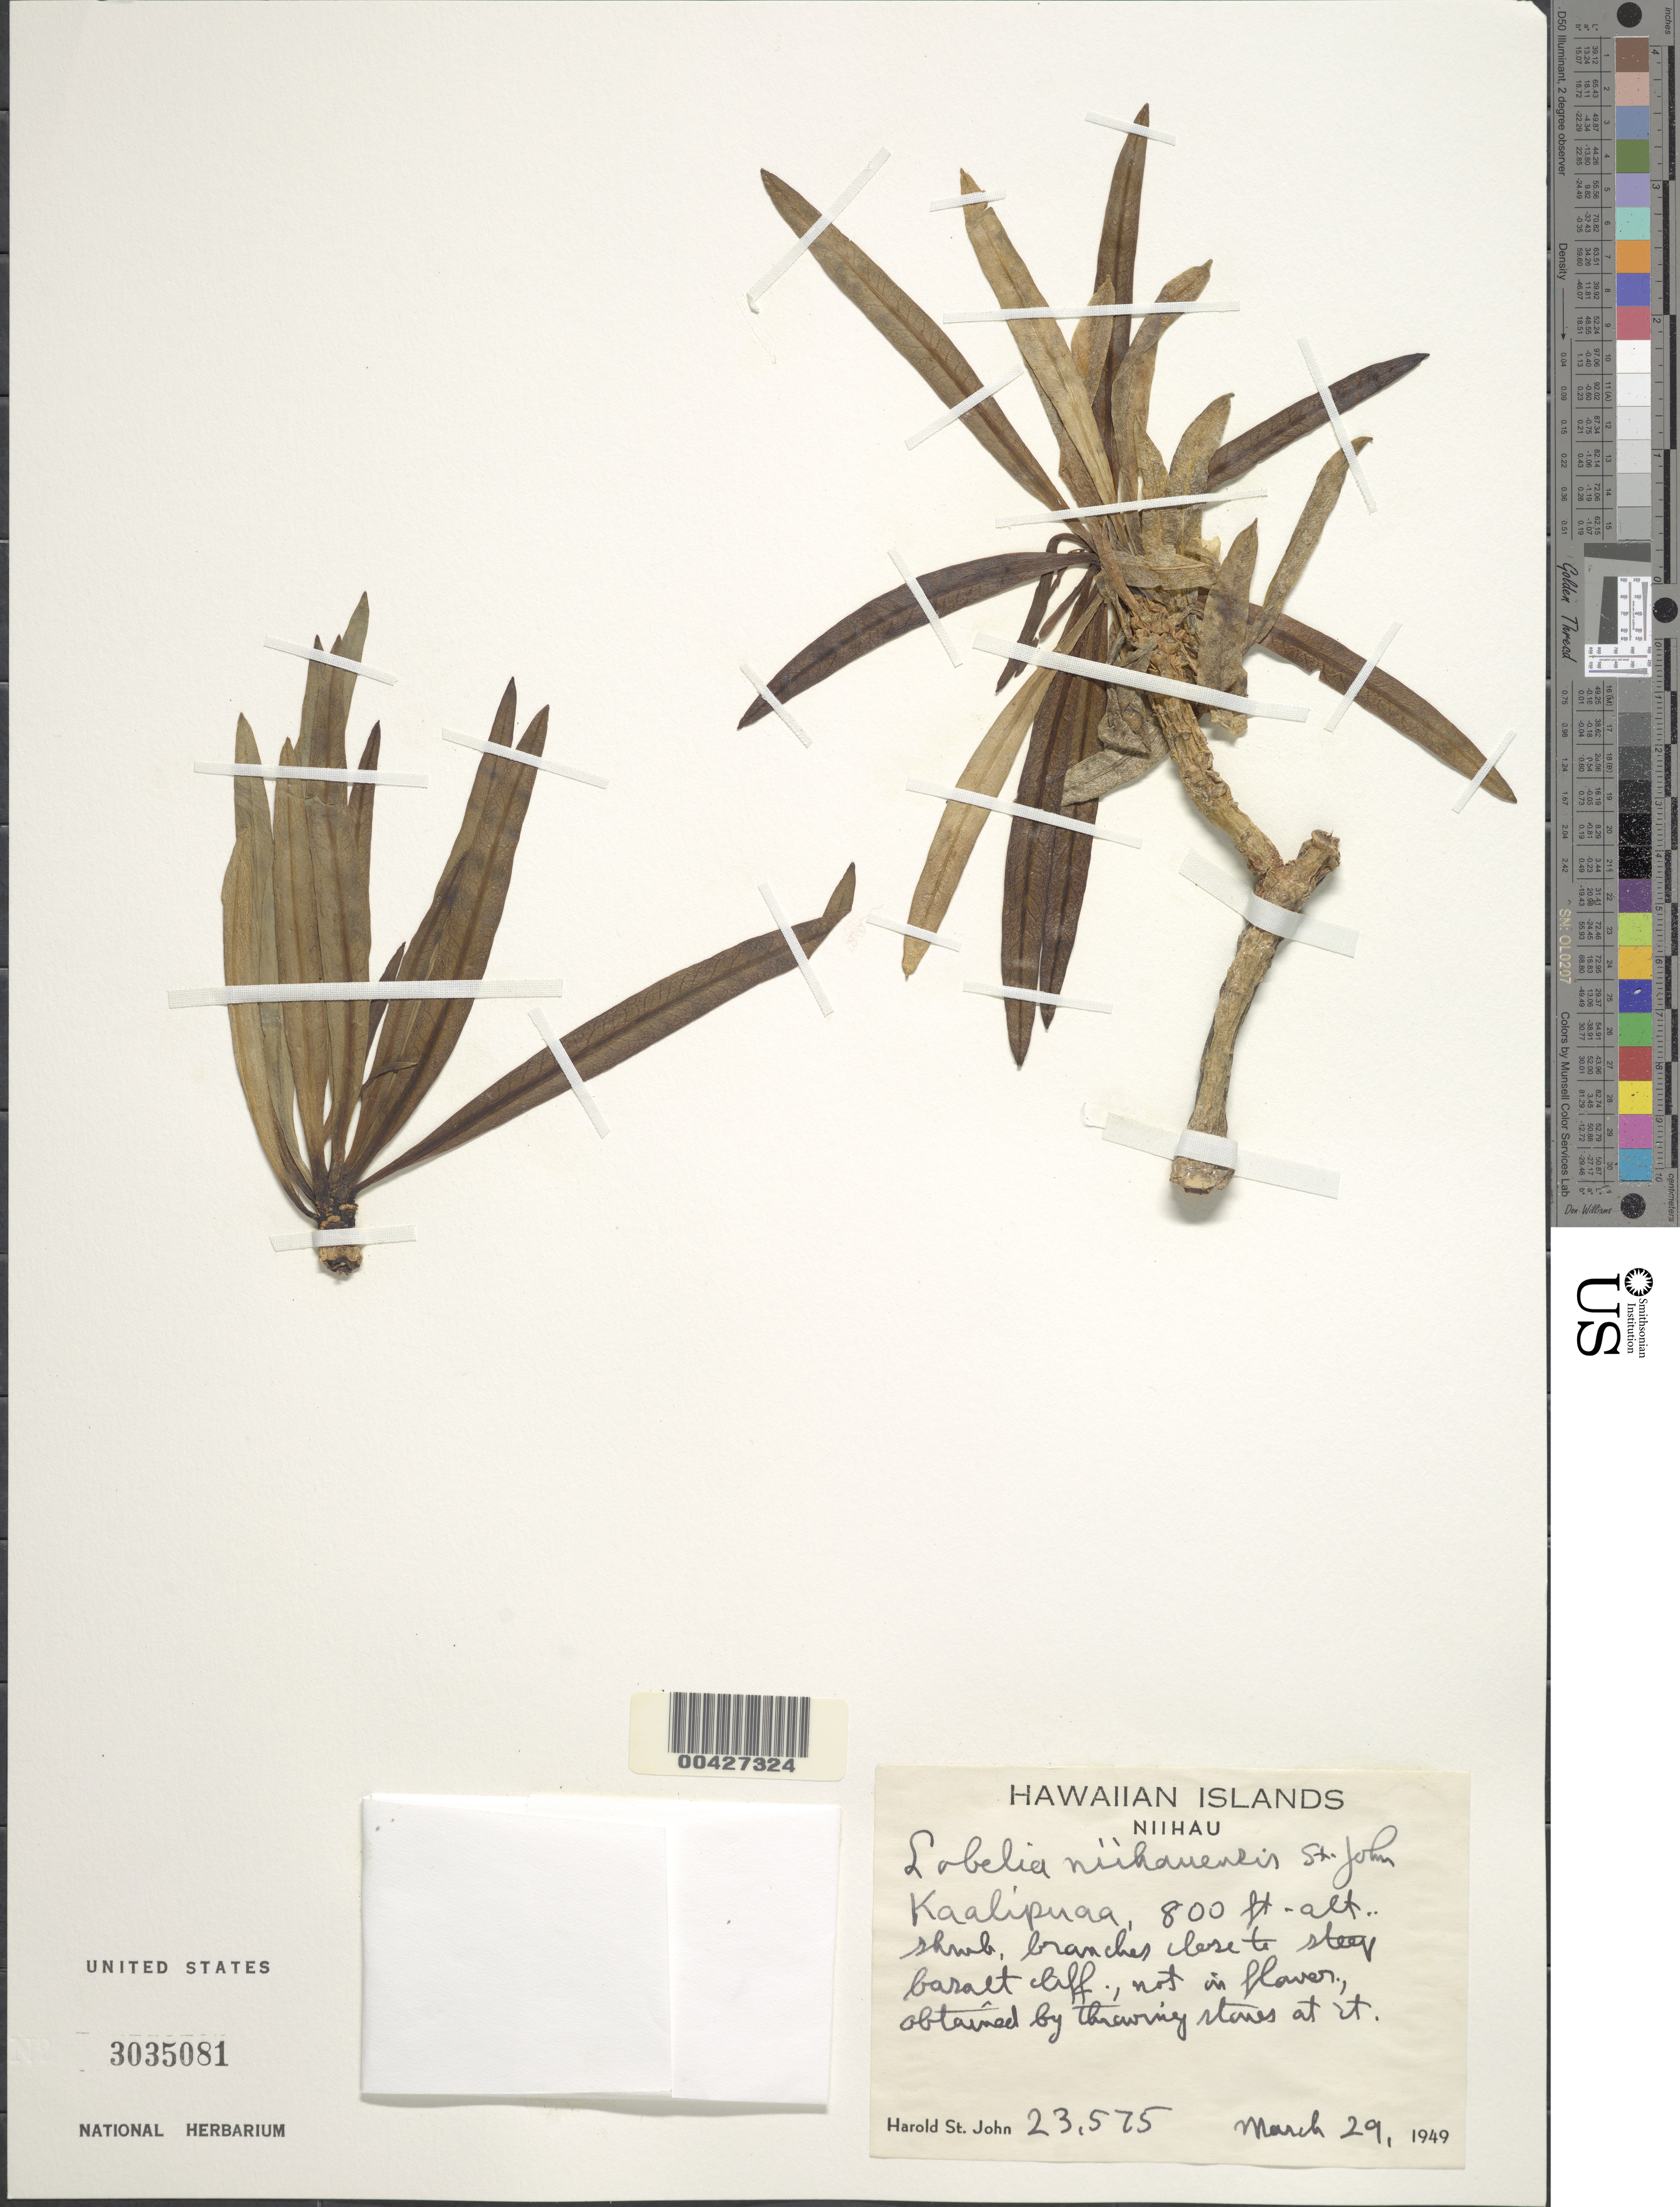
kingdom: Plantae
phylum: Tracheophyta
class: Magnoliopsida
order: Asterales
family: Campanulaceae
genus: Lobelia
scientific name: Lobelia niihauensis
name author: H. St. John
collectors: H. St. John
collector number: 23575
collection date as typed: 29 Mar 1949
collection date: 1949-03-29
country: United States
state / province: Hawaii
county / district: Kauai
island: Ni'ihau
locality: Kaalipuaa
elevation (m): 244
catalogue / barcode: US 3035081